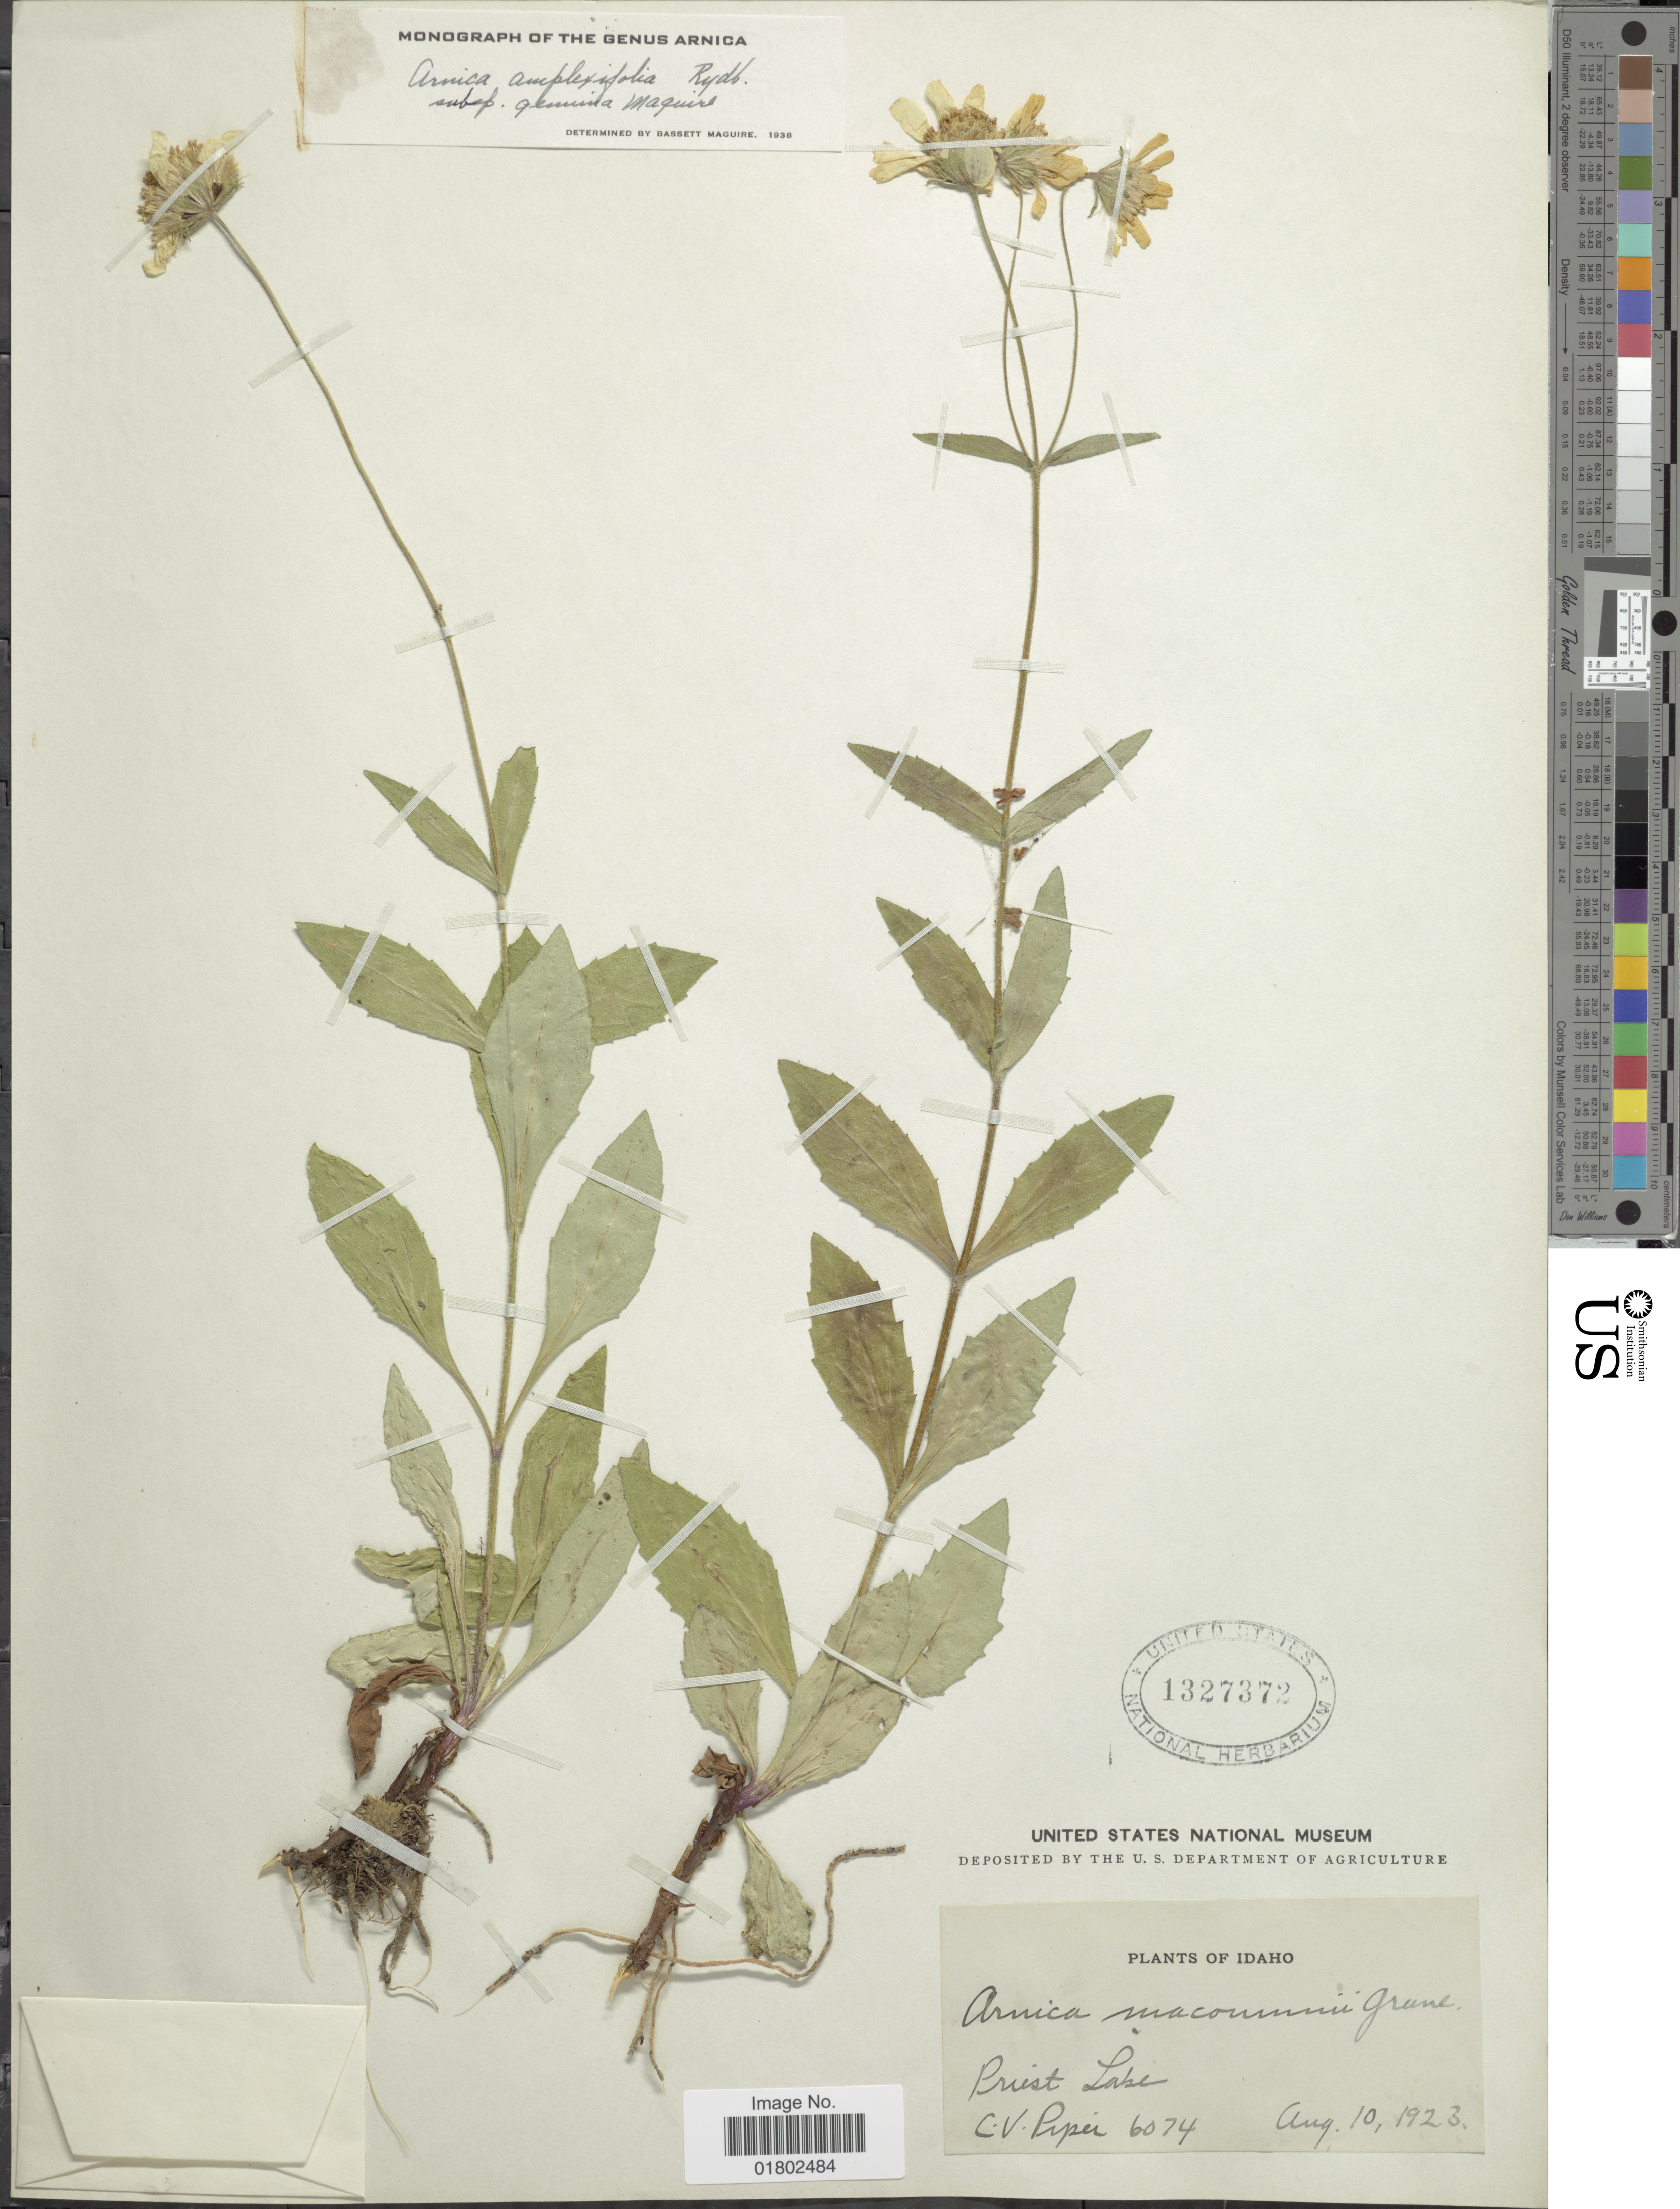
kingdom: Plantae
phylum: Tracheophyta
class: Magnoliopsida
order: Asterales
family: Asteraceae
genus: Arnica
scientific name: Arnica amplexifolia subsp. genuina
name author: Maguire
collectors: C. V. Piper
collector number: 6074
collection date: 1923-08-10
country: United States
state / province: Idaho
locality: Priest Lake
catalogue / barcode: US 1327372